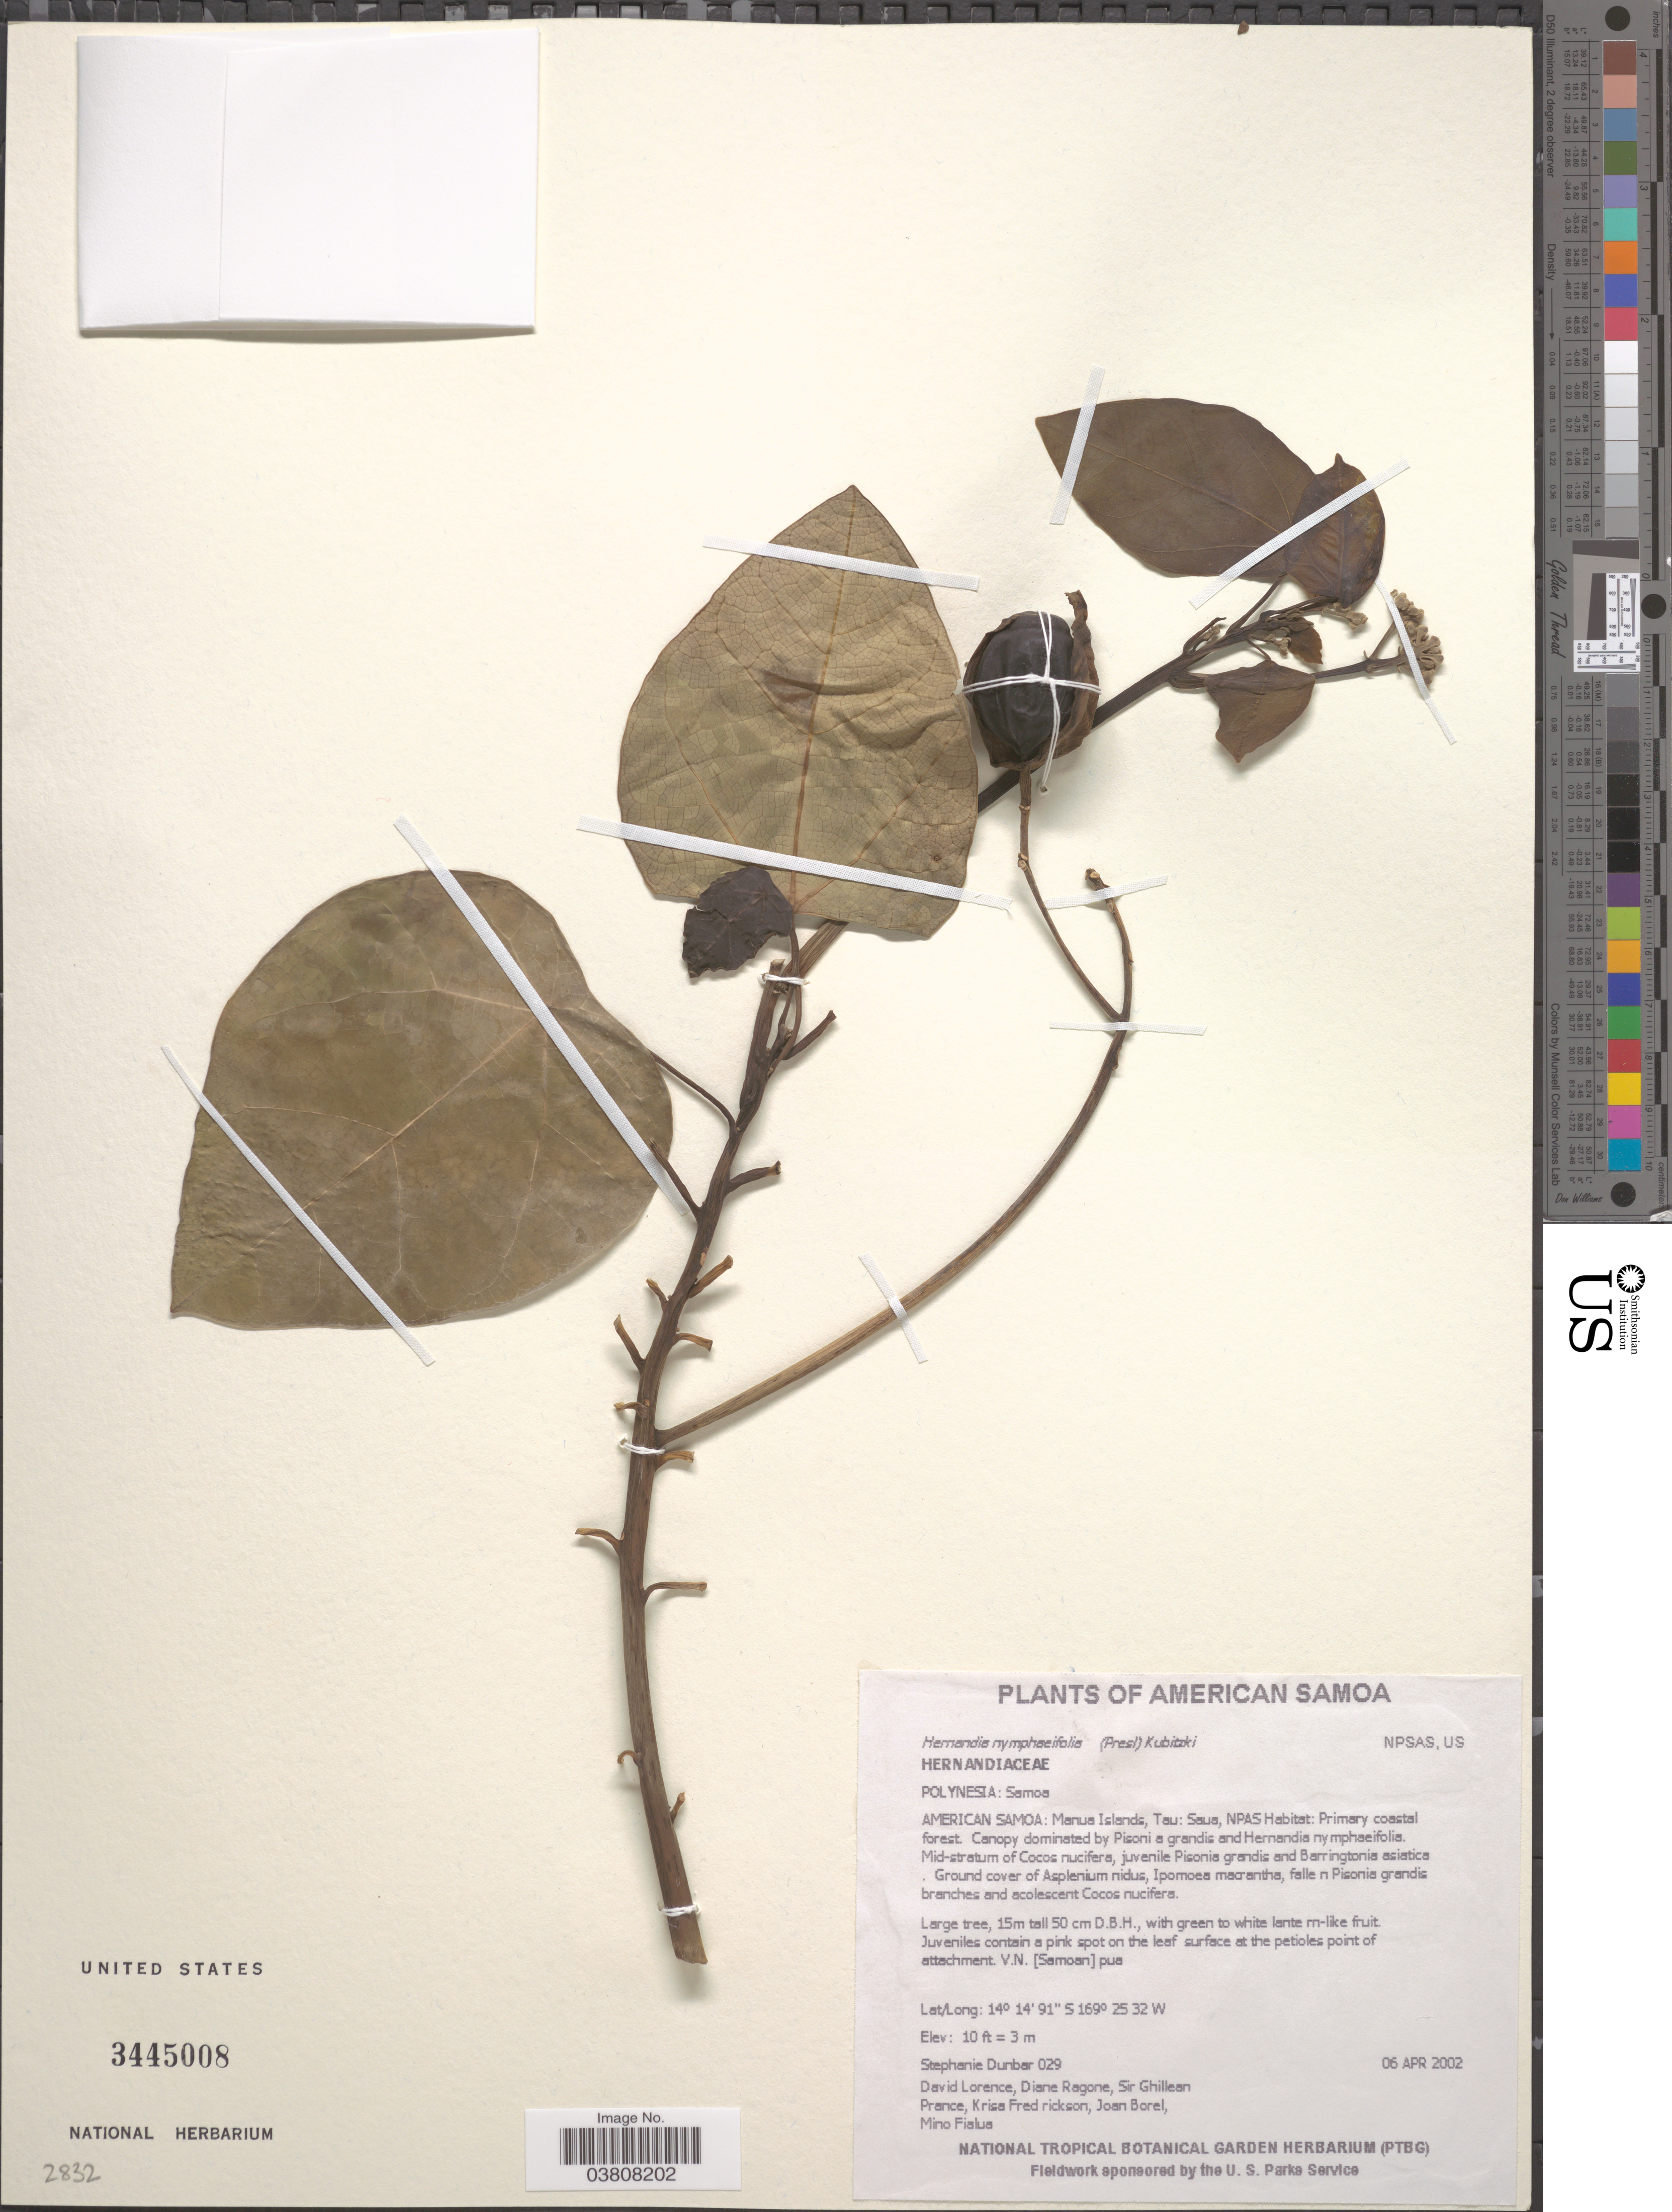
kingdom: Plantae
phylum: Tracheophyta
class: Magnoliopsida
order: Laurales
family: Hernandiaceae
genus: Hernandia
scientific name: Hernandia nymphaeifolia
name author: (C. Presl) Kubitzki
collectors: S. Dunbar, D. Lorence, D. Ragone, G. T. Prance & et al.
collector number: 029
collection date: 2002-04-06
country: American Samoa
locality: Polynesia: Samoa. Manua Islands, Tau: Saua.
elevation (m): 3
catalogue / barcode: US 3445008